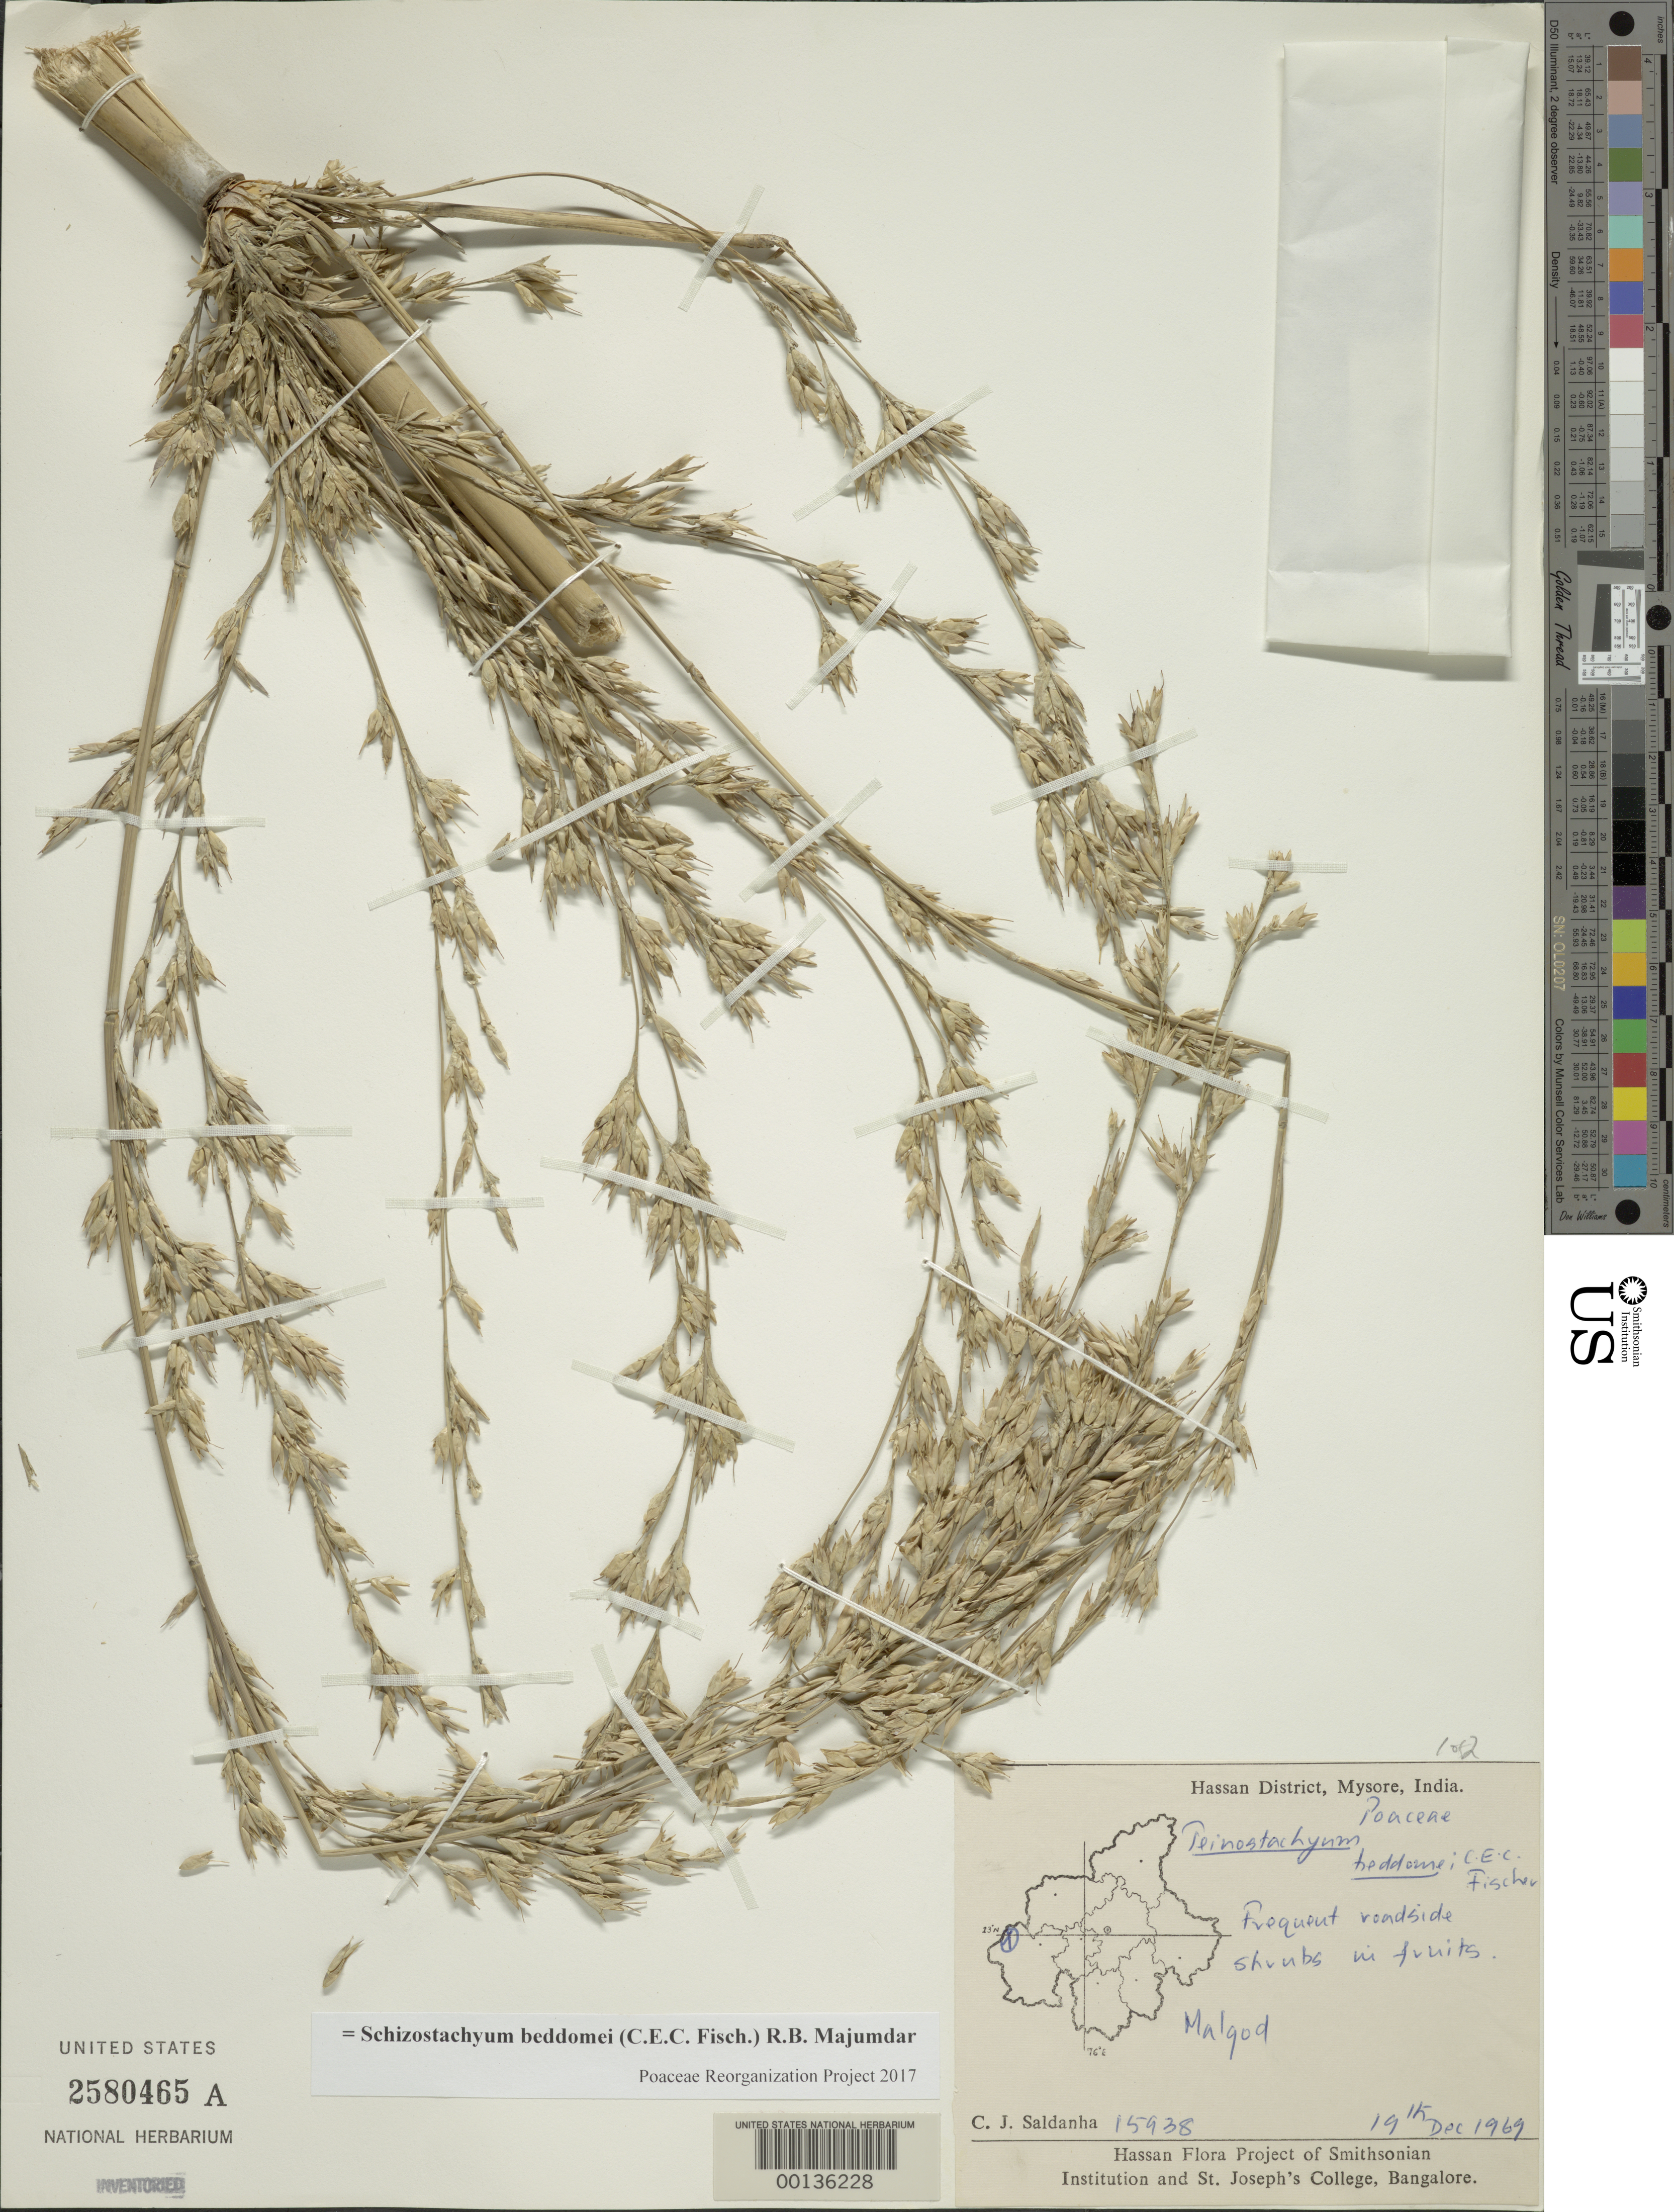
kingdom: Plantae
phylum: Tracheophyta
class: Liliopsida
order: Poales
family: Poaceae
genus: Schizostachyum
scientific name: Schizostachyum beddomei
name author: (C.E.C. Fisch.) R.B. Majumdar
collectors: C. J. Saldanha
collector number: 15938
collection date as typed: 19 Dec 1969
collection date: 1969-12-19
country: India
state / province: Karnataka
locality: Hassan, malgod, mysore state [mysore state = karnataka.]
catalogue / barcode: US 2580465A